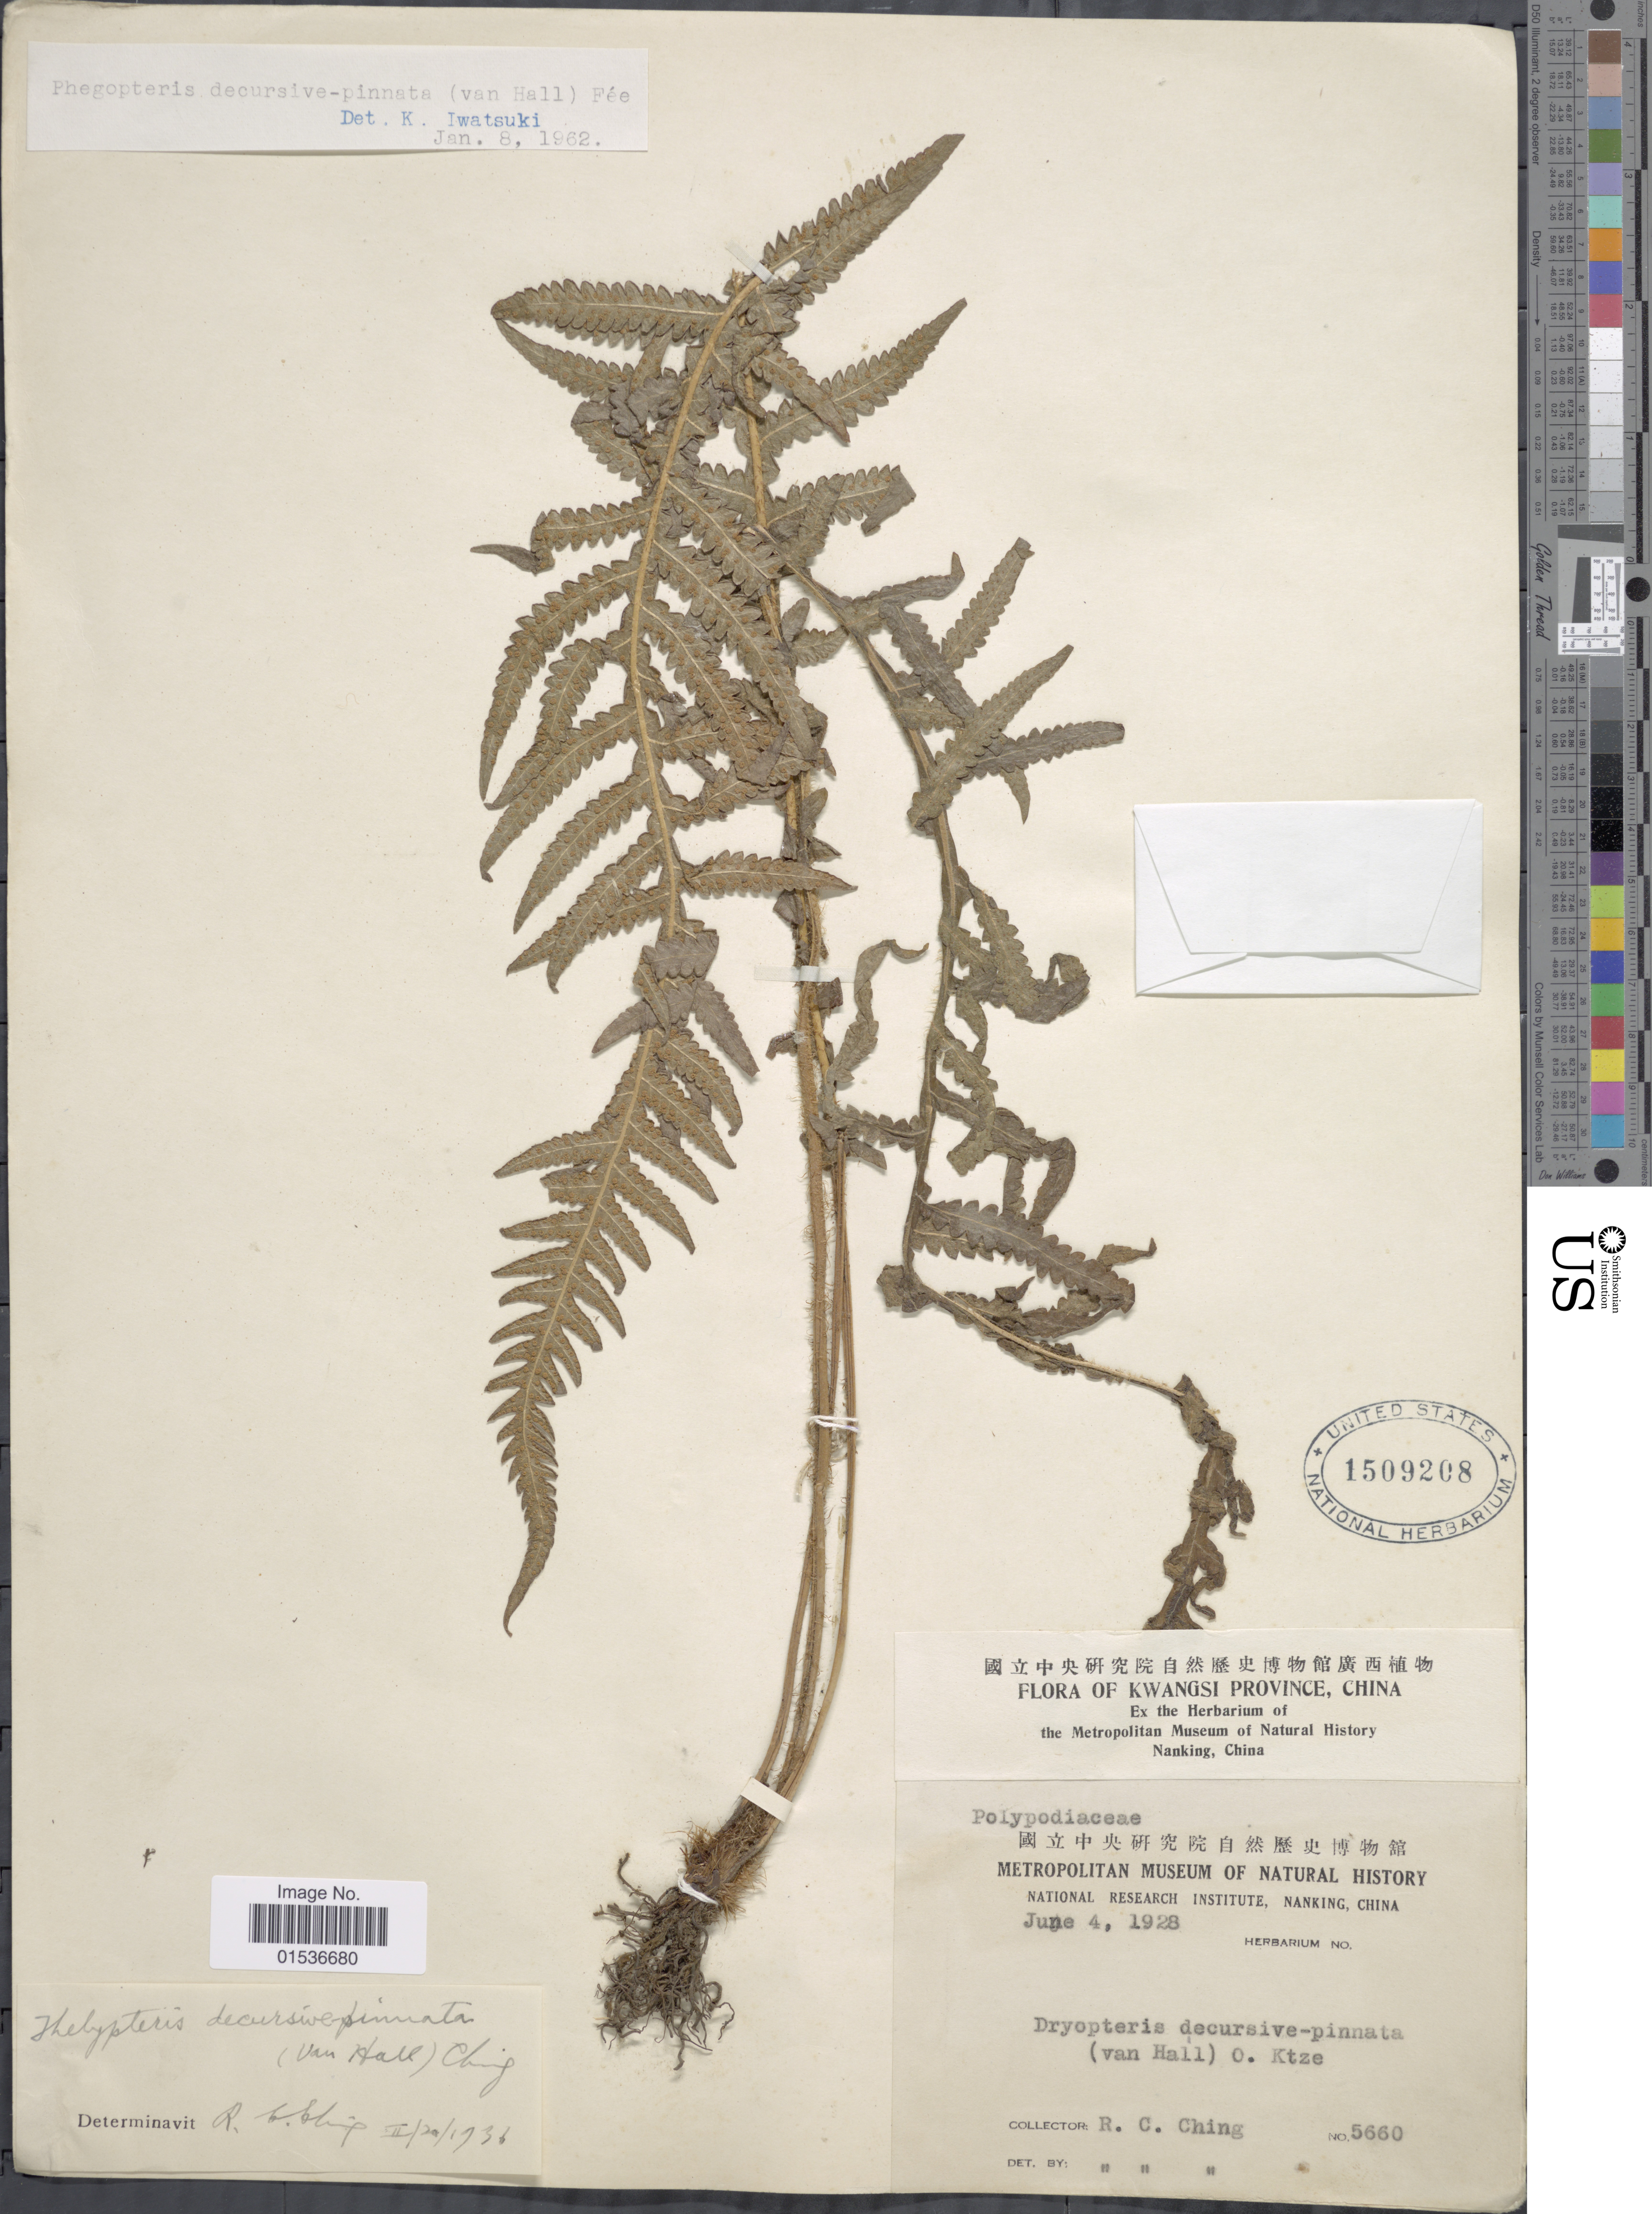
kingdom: Plantae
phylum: Tracheophyta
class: Polypodiopsida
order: Polypodiales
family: Thelypteridaceae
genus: Phegopteris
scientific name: Phegopteris decursivepinnata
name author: (H.C. Hall) Fée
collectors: R. C. Ching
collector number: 5560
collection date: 1928-06-04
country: China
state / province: Guangxi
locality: Kwangsi Province, China.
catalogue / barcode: US 1509208